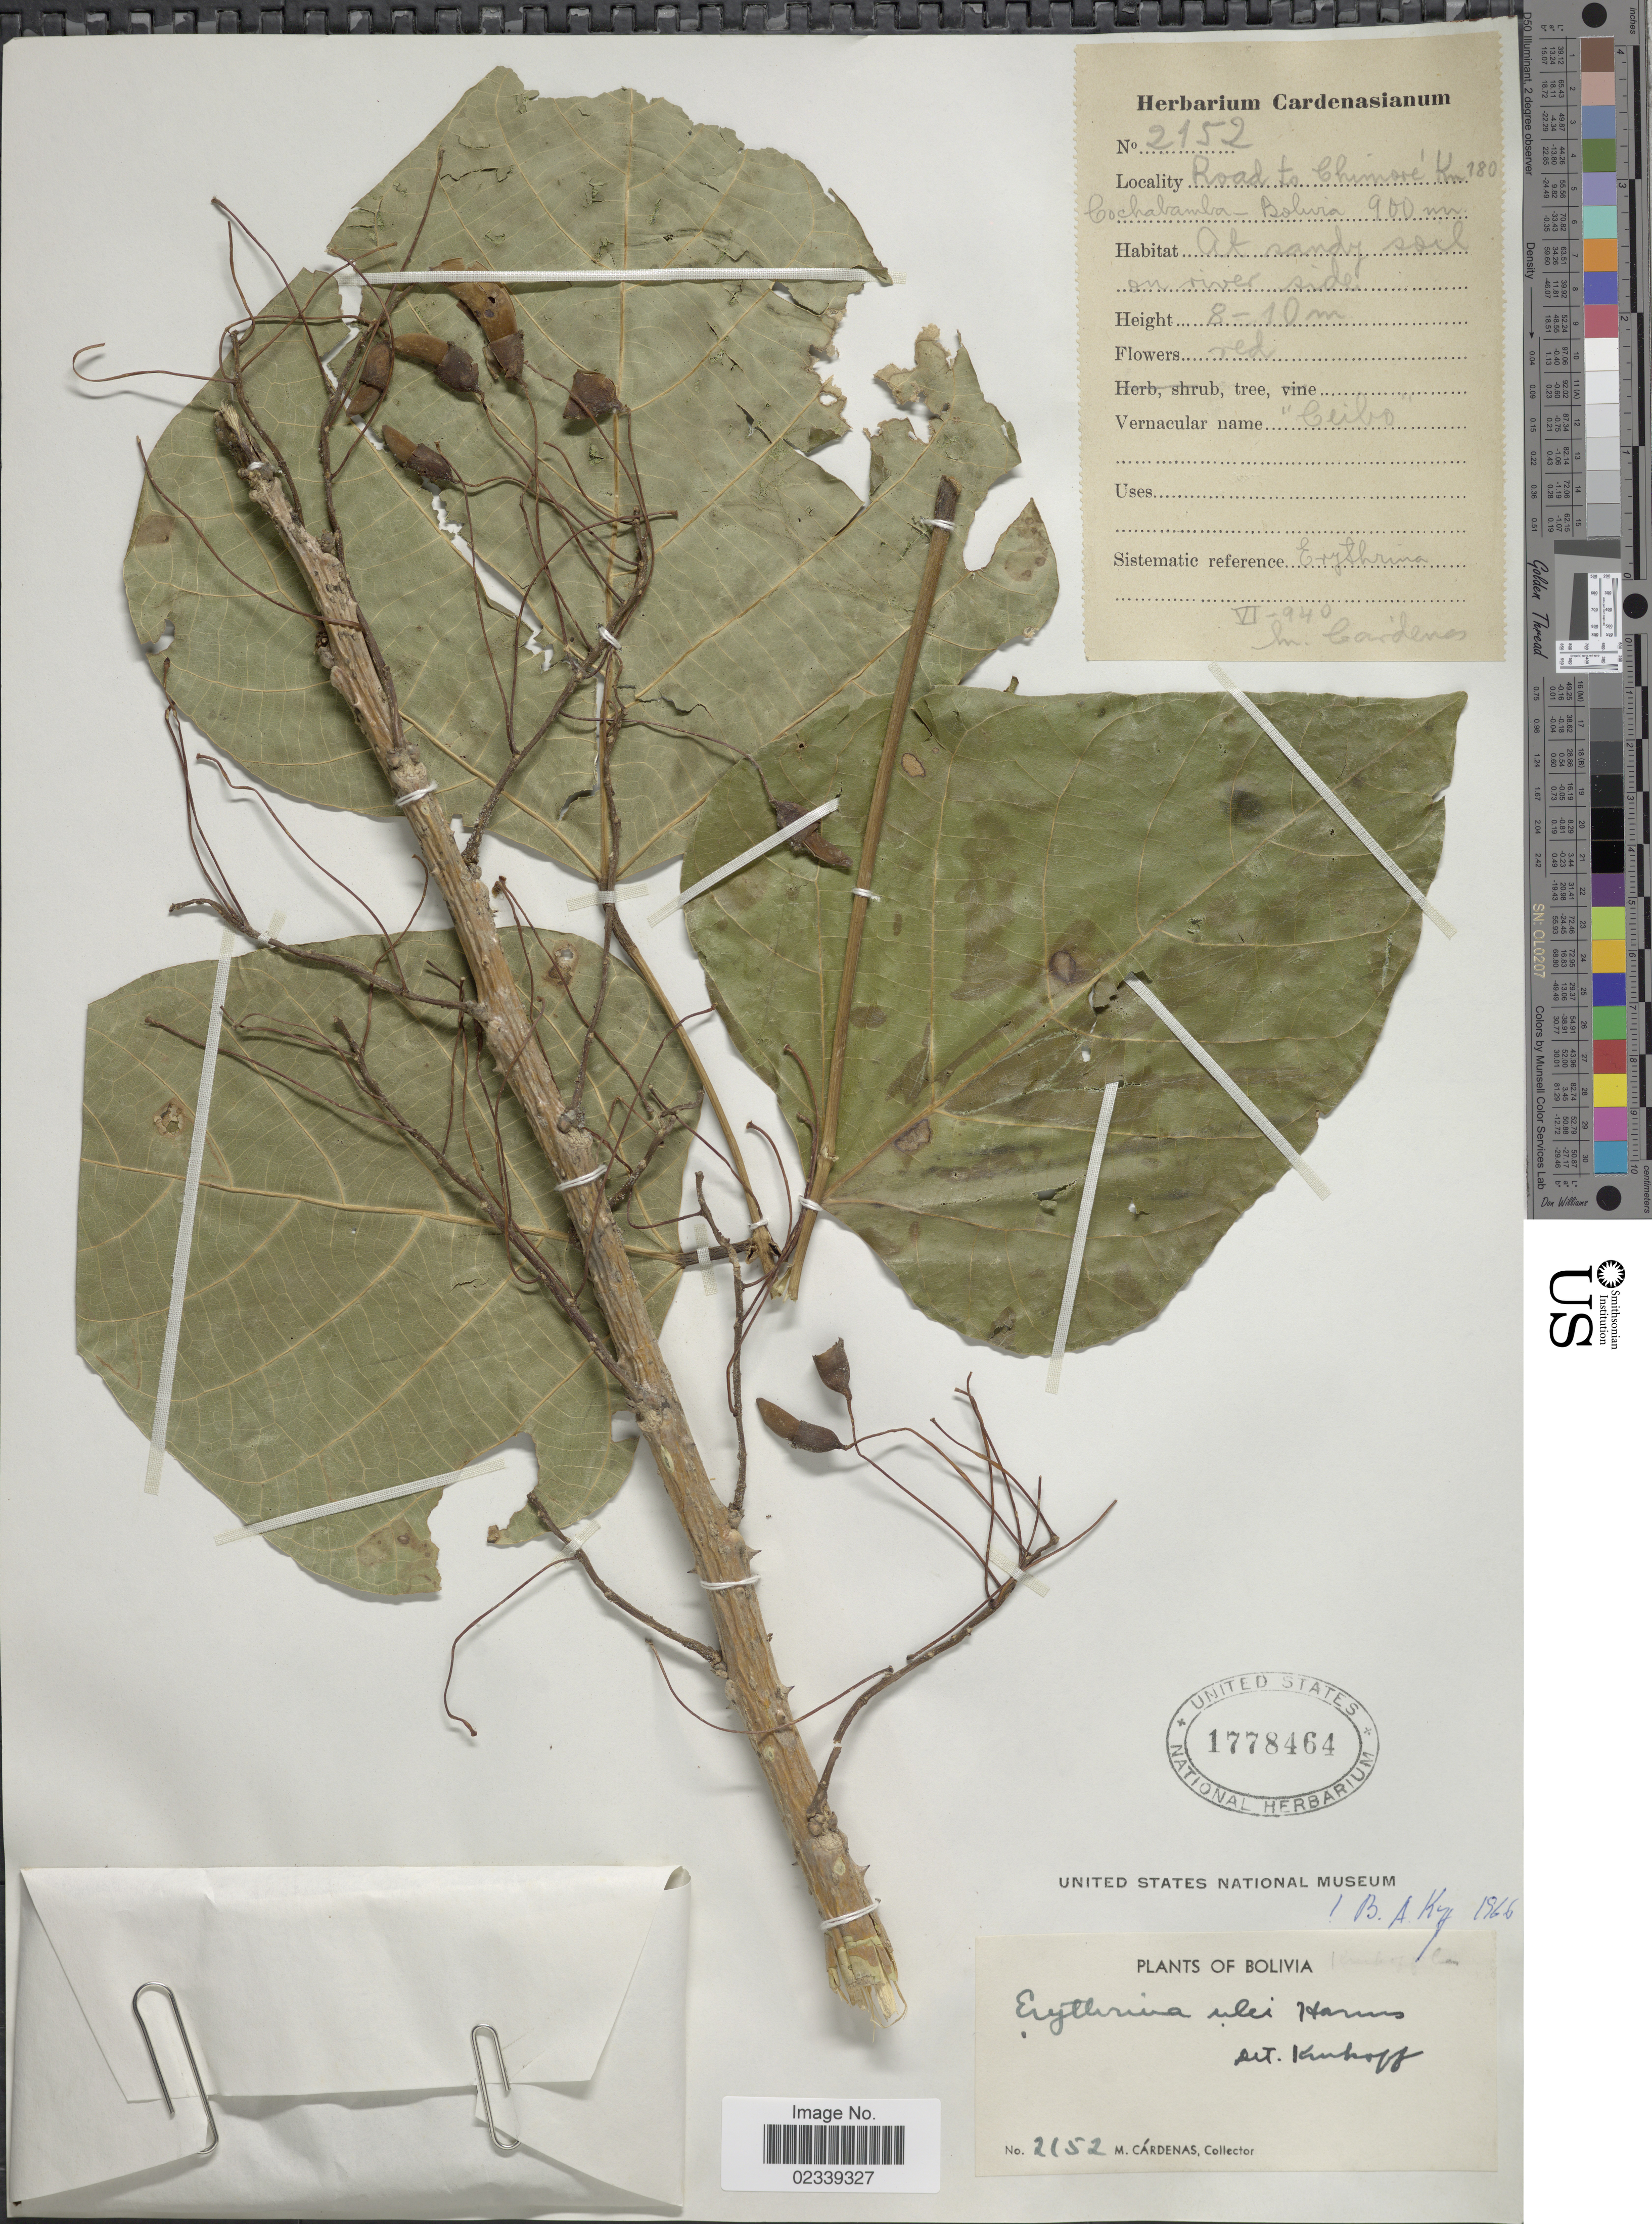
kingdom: Plantae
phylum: Tracheophyta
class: Magnoliopsida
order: Fabales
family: Fabaceae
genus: Erythrina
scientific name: Erythrina ulei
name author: Harms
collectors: M. Cárdenas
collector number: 2152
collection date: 1940-06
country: Bolivia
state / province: Cochabamba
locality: Road to Chimose Km 180, at sandy soil in river side.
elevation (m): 900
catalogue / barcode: US 1778464